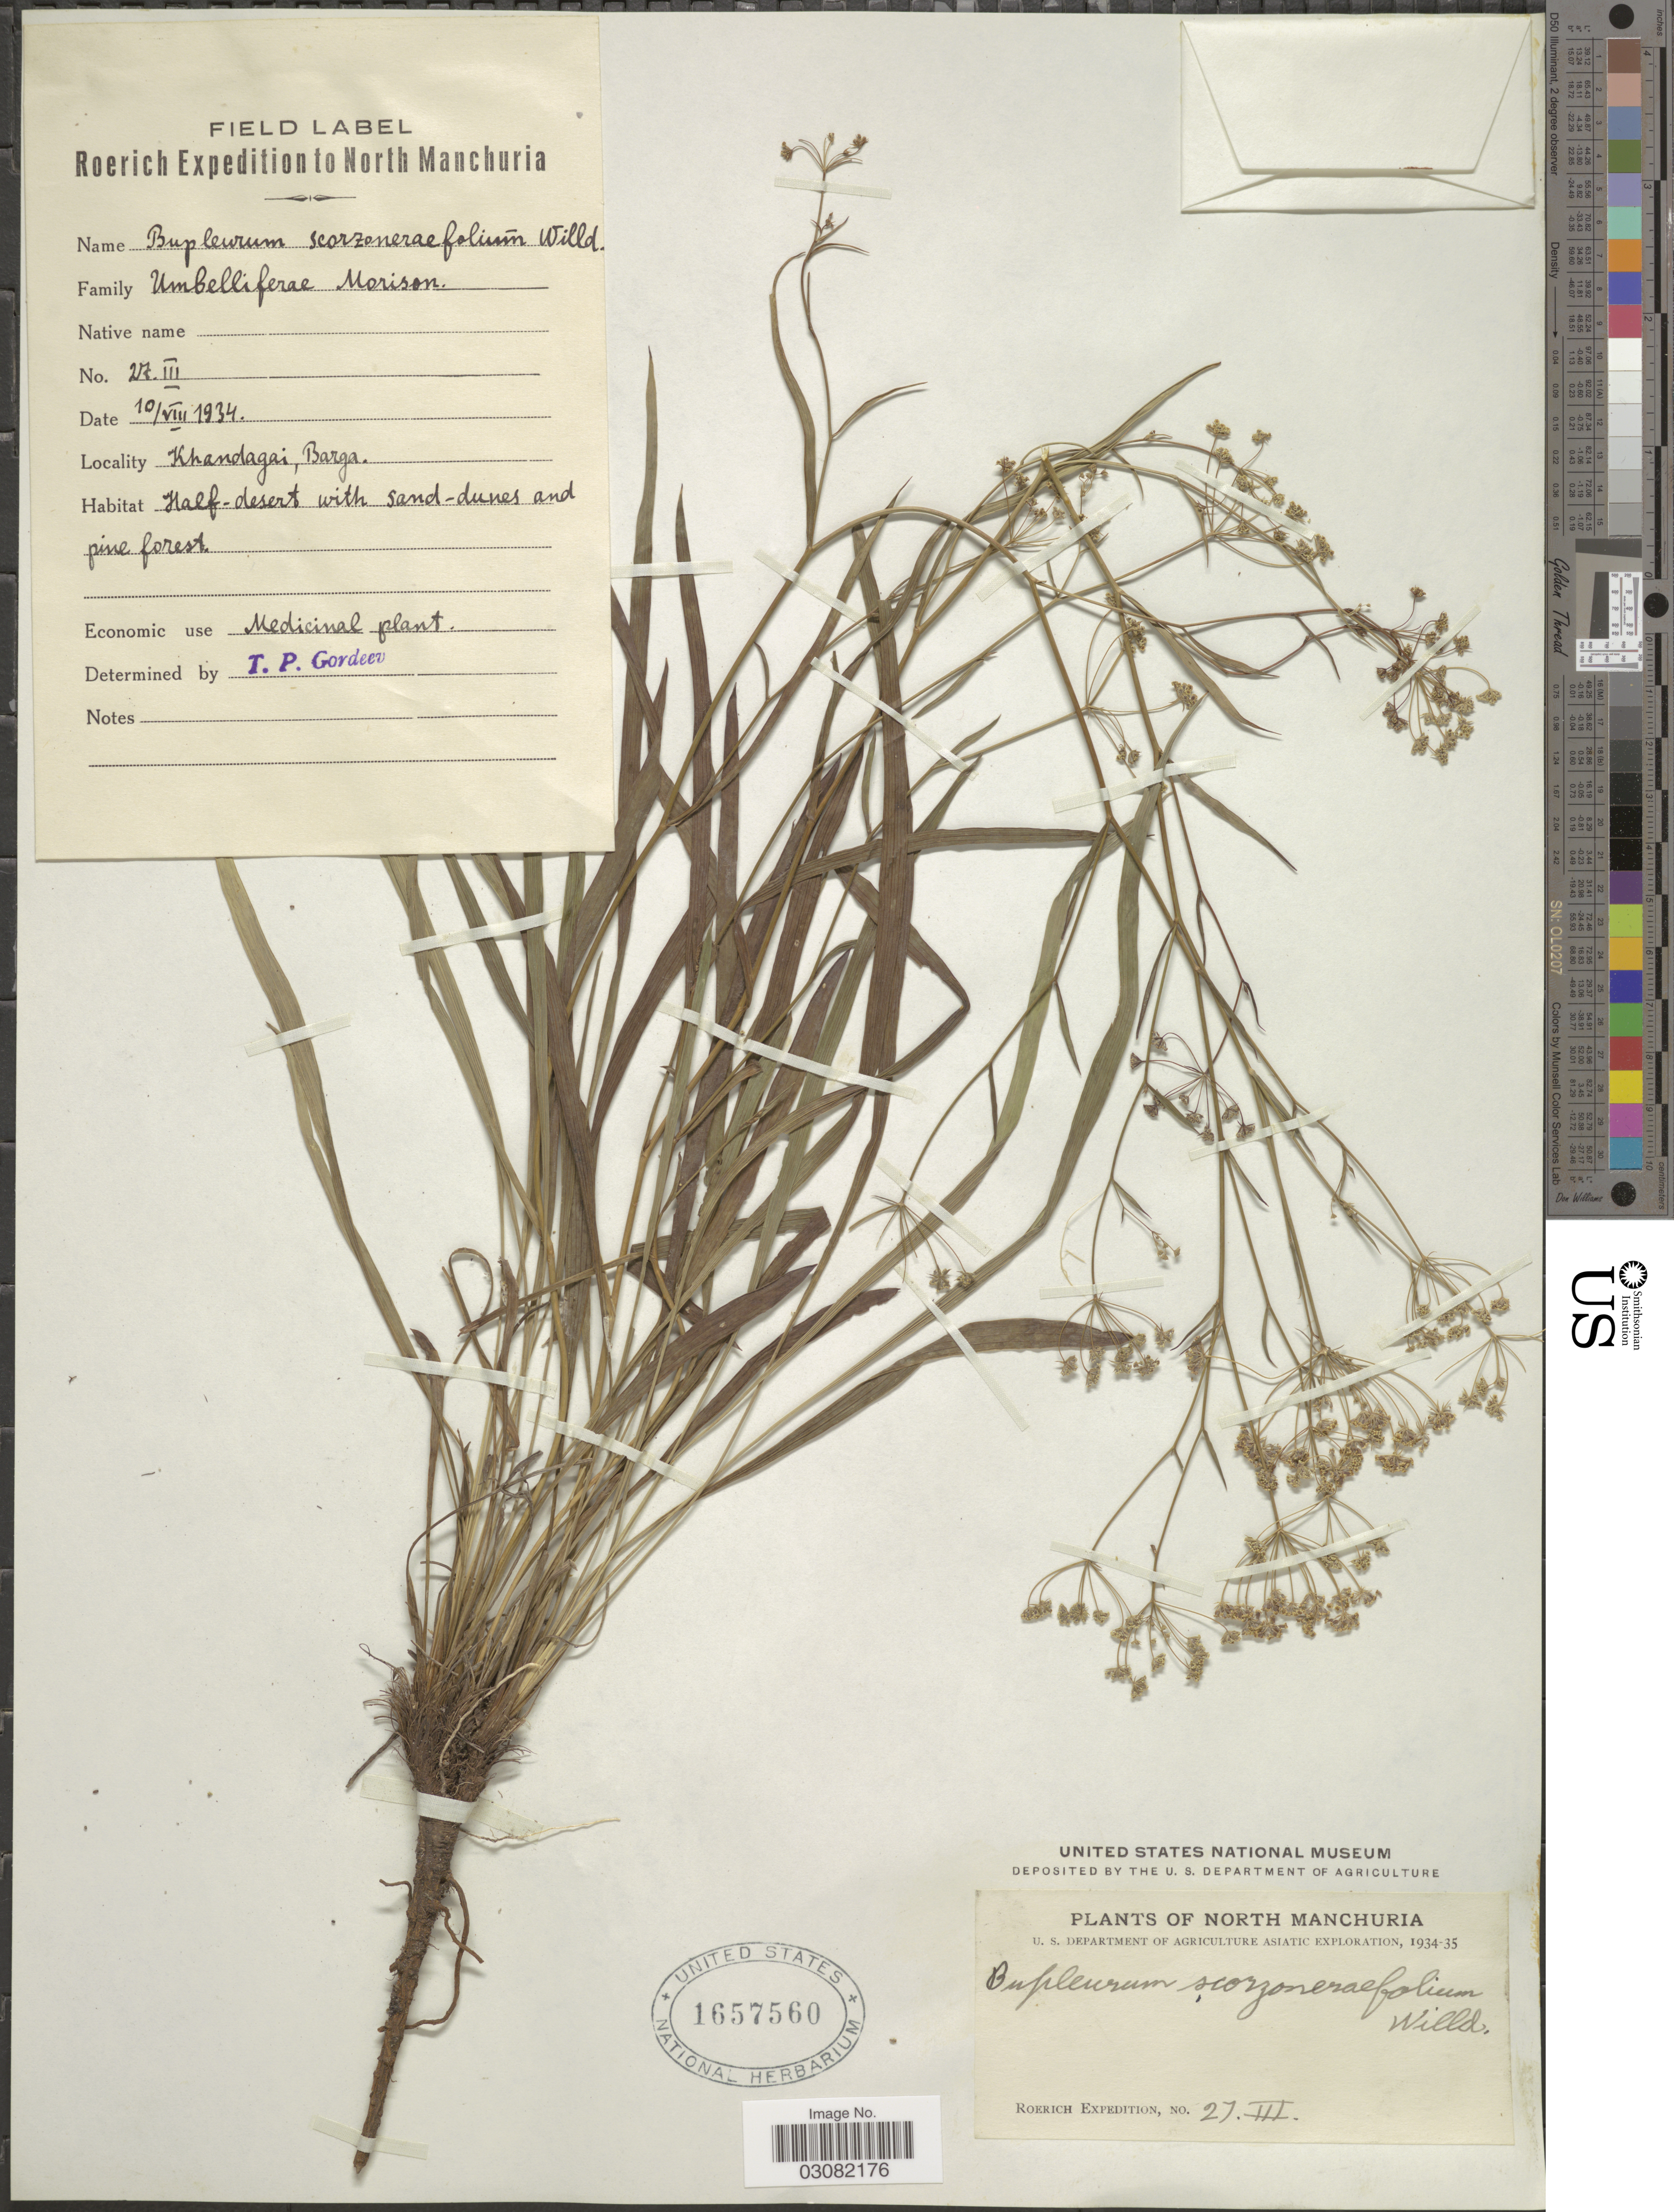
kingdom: Plantae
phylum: Tracheophyta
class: Magnoliopsida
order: Apiales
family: Apiaceae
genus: Bupleurum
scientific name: Bupleurum falcatum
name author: L.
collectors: Roerich Expedition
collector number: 27III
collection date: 1934-08-10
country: China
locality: North Manchuria. Khandagai, Barga.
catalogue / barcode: US 1657560